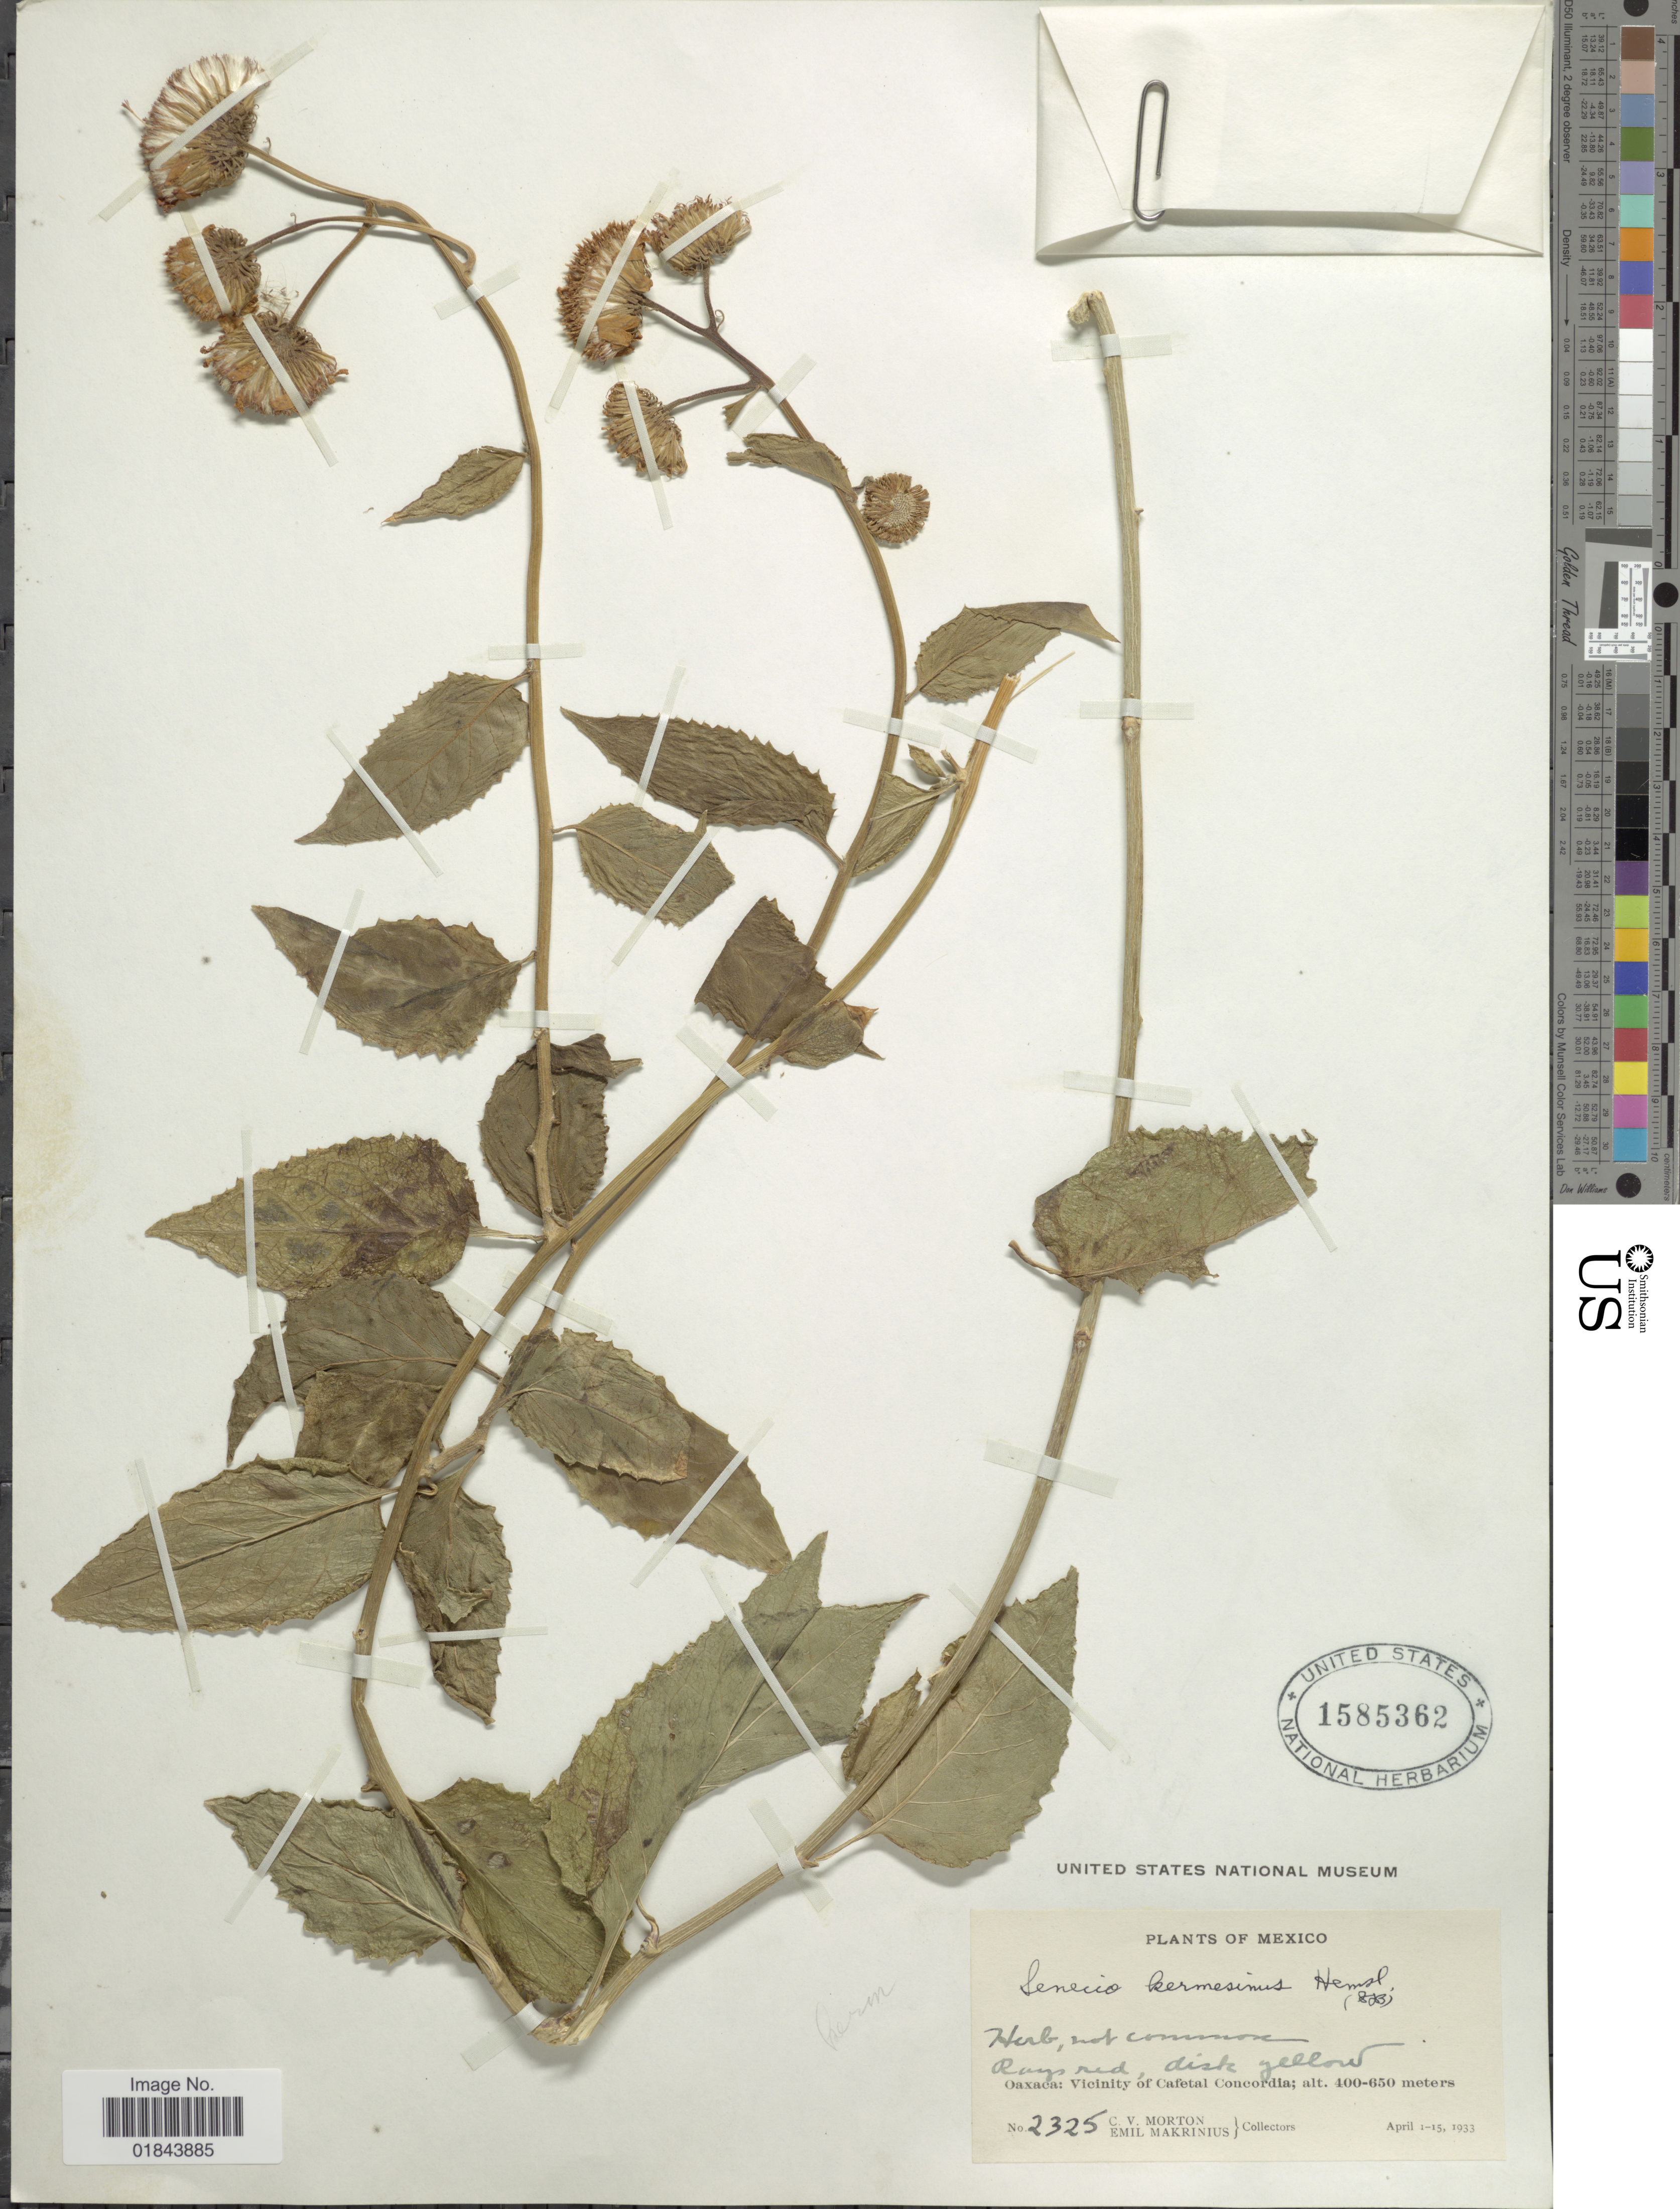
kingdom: Plantae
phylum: Tracheophyta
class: Magnoliopsida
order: Asterales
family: Asteraceae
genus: Pseudogynoxys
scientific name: Pseudogynoxys cummingii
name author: (Benth.) H. Rob. & Cuatrec.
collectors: C. V. Morton & E. Makrinius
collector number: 2325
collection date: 1933-04-01/1933-04-15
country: Mexico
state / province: Oaxaca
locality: Oaxaca: Vicinity of Cafetal Concordia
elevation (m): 400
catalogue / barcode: US 1585362